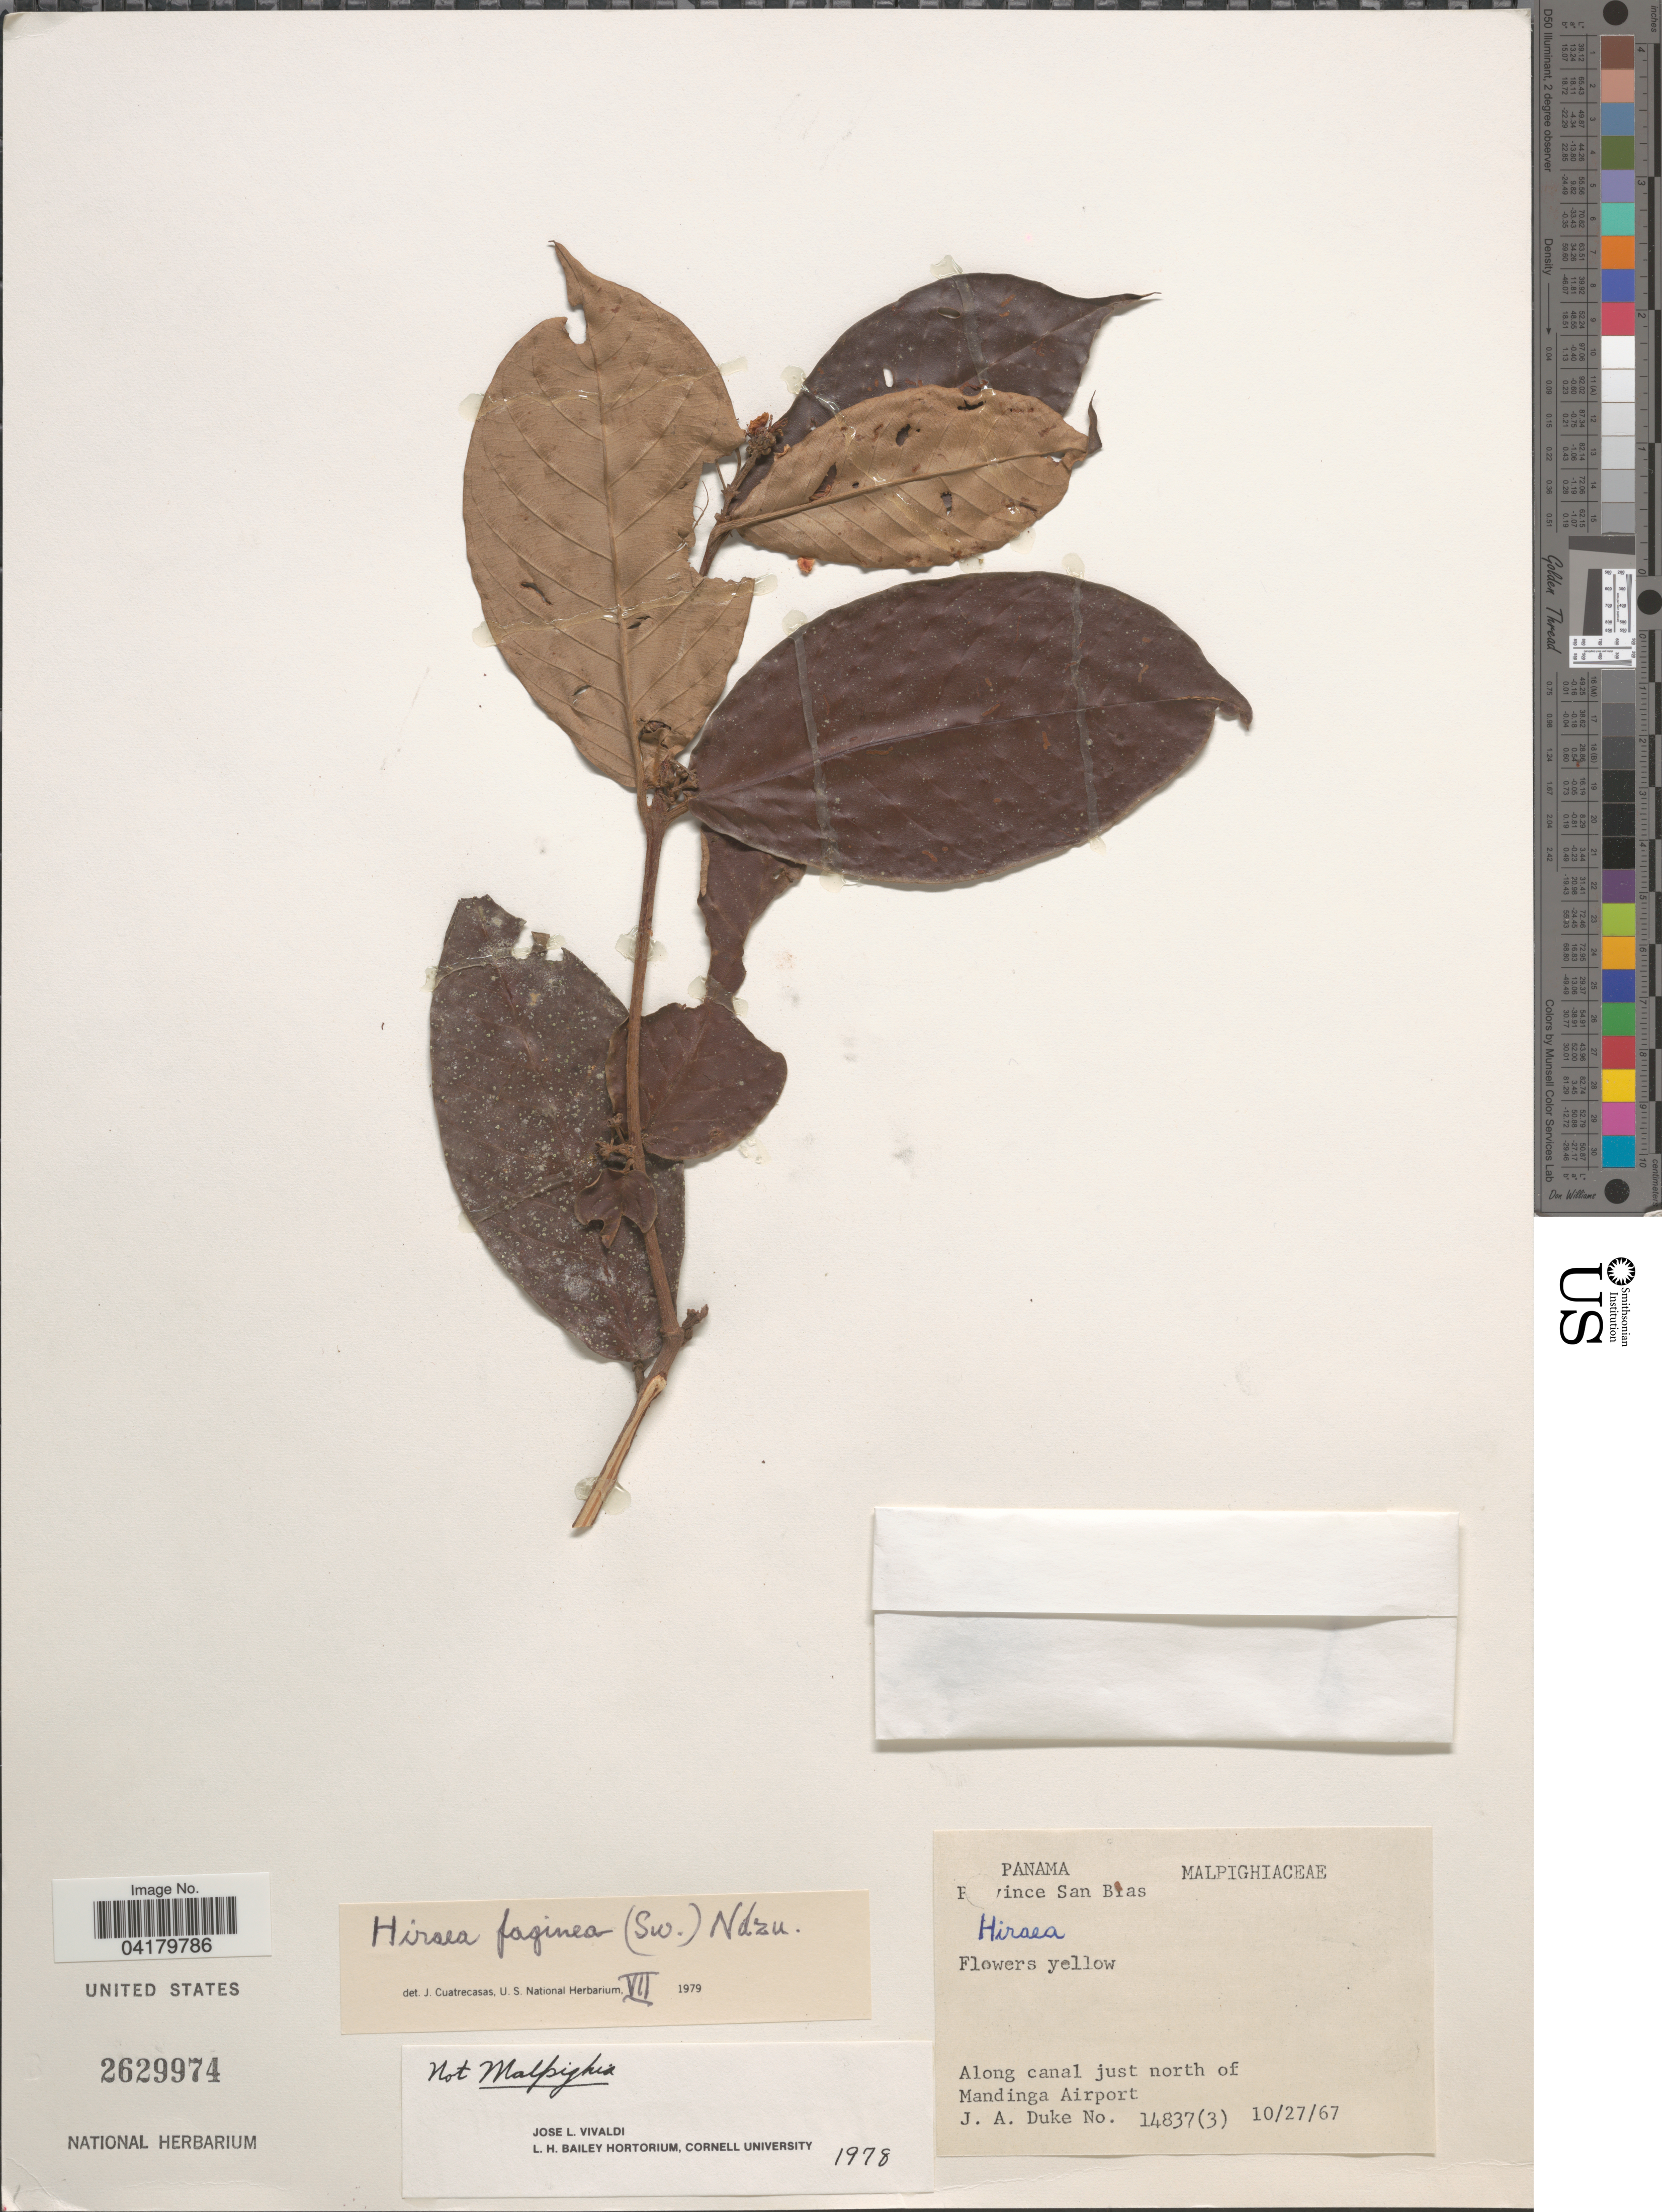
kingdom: Plantae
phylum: Tracheophyta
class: Magnoliopsida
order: Malpighiales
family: Malpighiaceae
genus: Hiraea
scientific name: Hiraea faginea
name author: (Sw.) Nied.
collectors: J. A. Duke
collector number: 14837(3)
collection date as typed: Transcribed d/m/y: 27/10/67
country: Panama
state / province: Kuna Yala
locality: Province San Blas. Along canal just north of Mandinga Airport.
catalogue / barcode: US 2629974